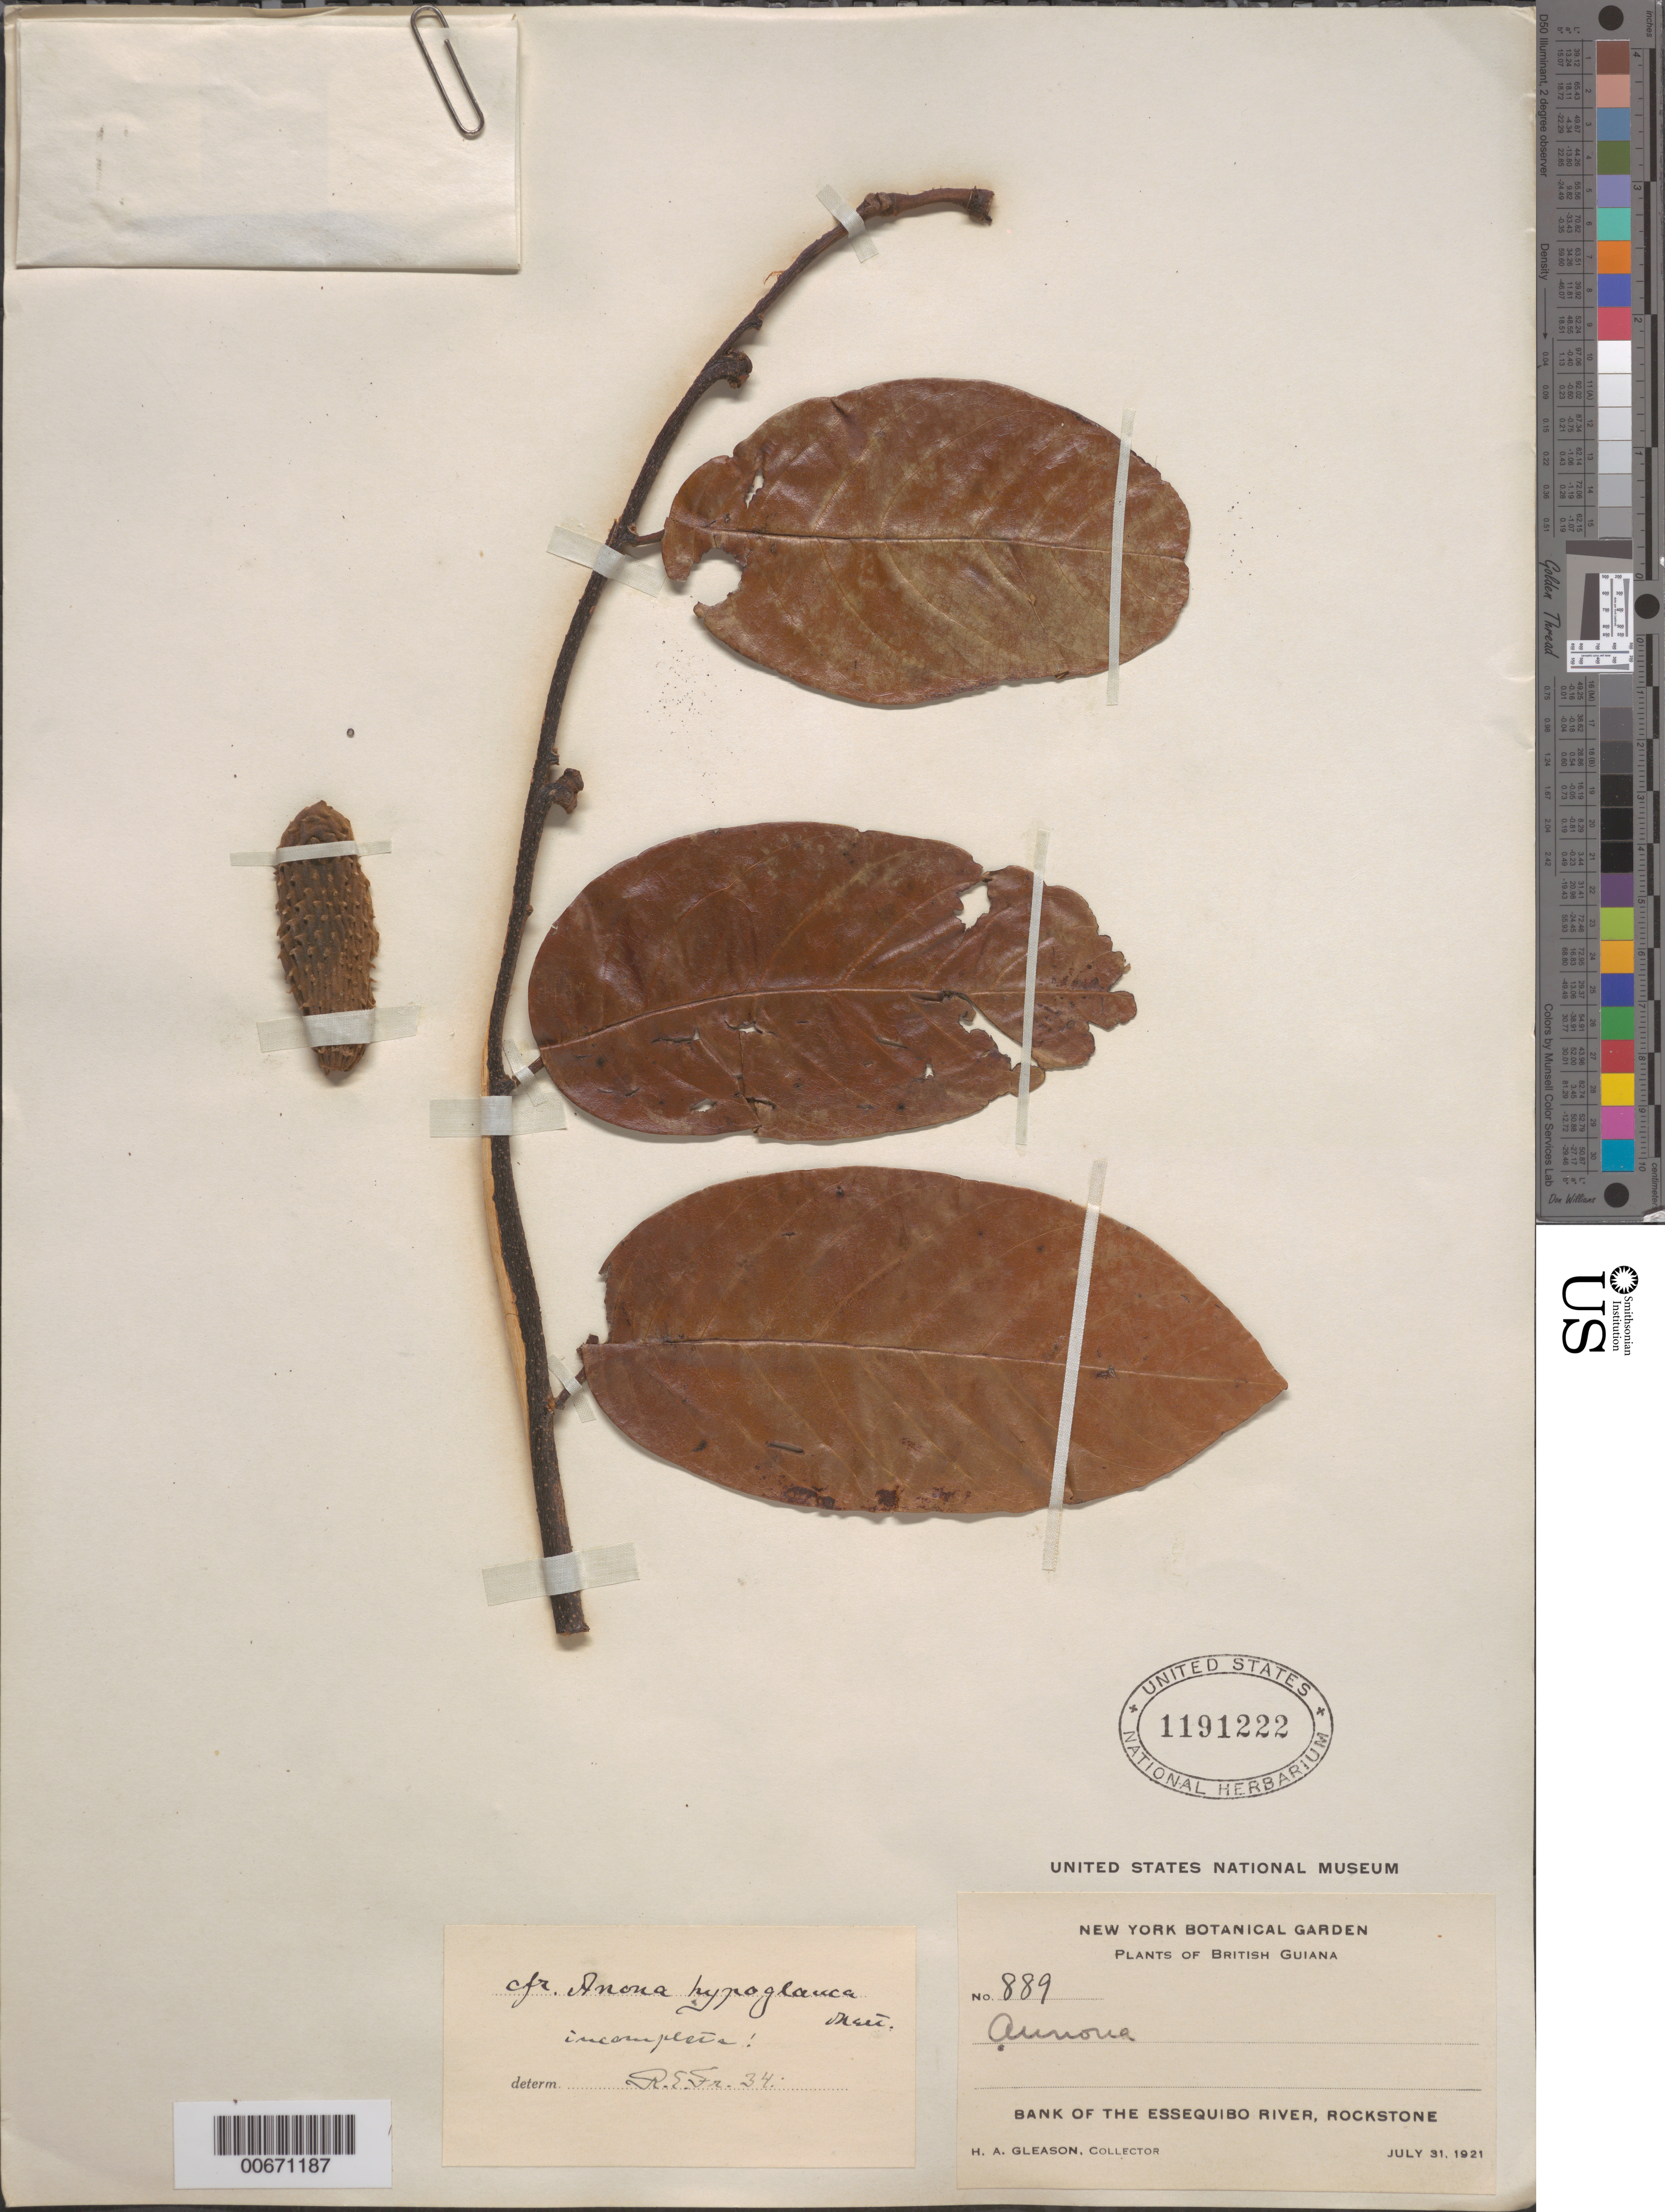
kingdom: Plantae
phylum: Tracheophyta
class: Magnoliopsida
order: Magnoliales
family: Annonaceae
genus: Annona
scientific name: Annona hypoglauca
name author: Mart.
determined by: Fries, R. E.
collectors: H. A. Gleason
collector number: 889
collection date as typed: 31-Jul-21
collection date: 1921-07-31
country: Guyana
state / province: U. Demerara-Berbice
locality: Rockstone, on the Essequibo River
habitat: Riverbank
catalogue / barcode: US 1191222